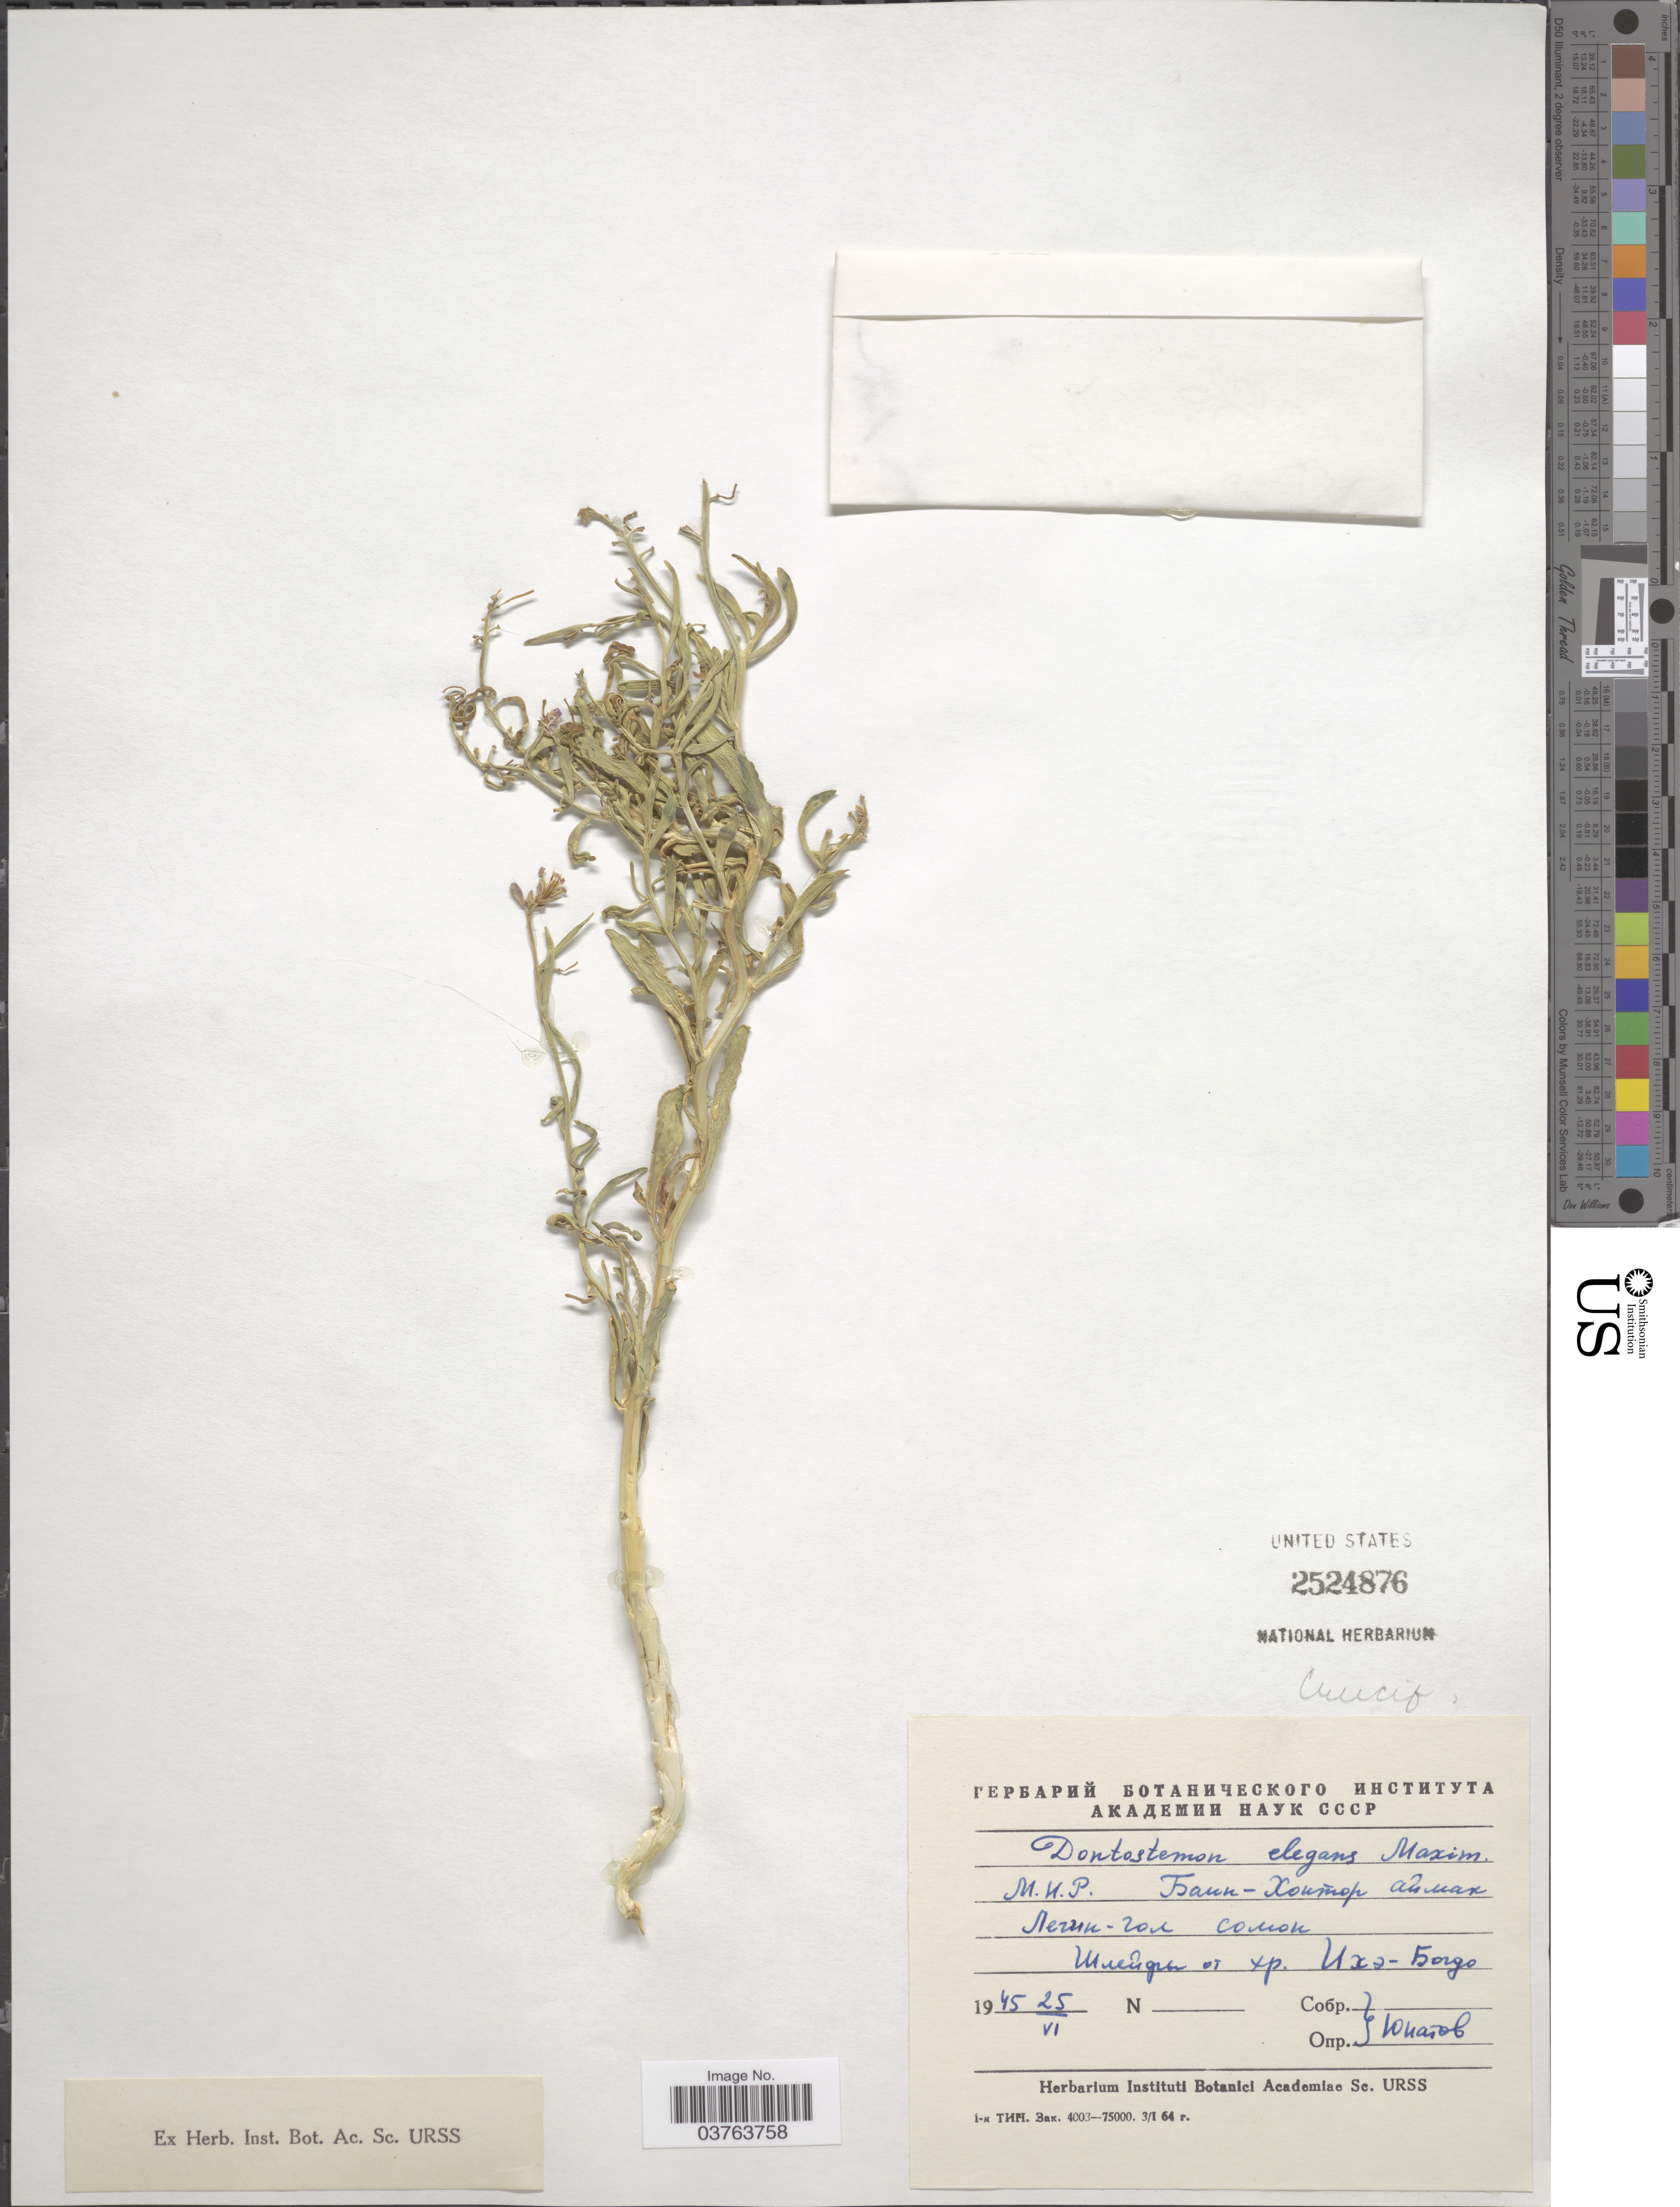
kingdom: Plantae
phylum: Tracheophyta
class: Magnoliopsida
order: Brassicales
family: Brassicaceae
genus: Dontostemon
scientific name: Dontostemon elegans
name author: Maxim.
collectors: Unatov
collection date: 1945-06-25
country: Mongolia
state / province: Bayanhongor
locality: Legiyn Gol, Ih-Bogd Uul Mts.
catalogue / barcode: US 2524876